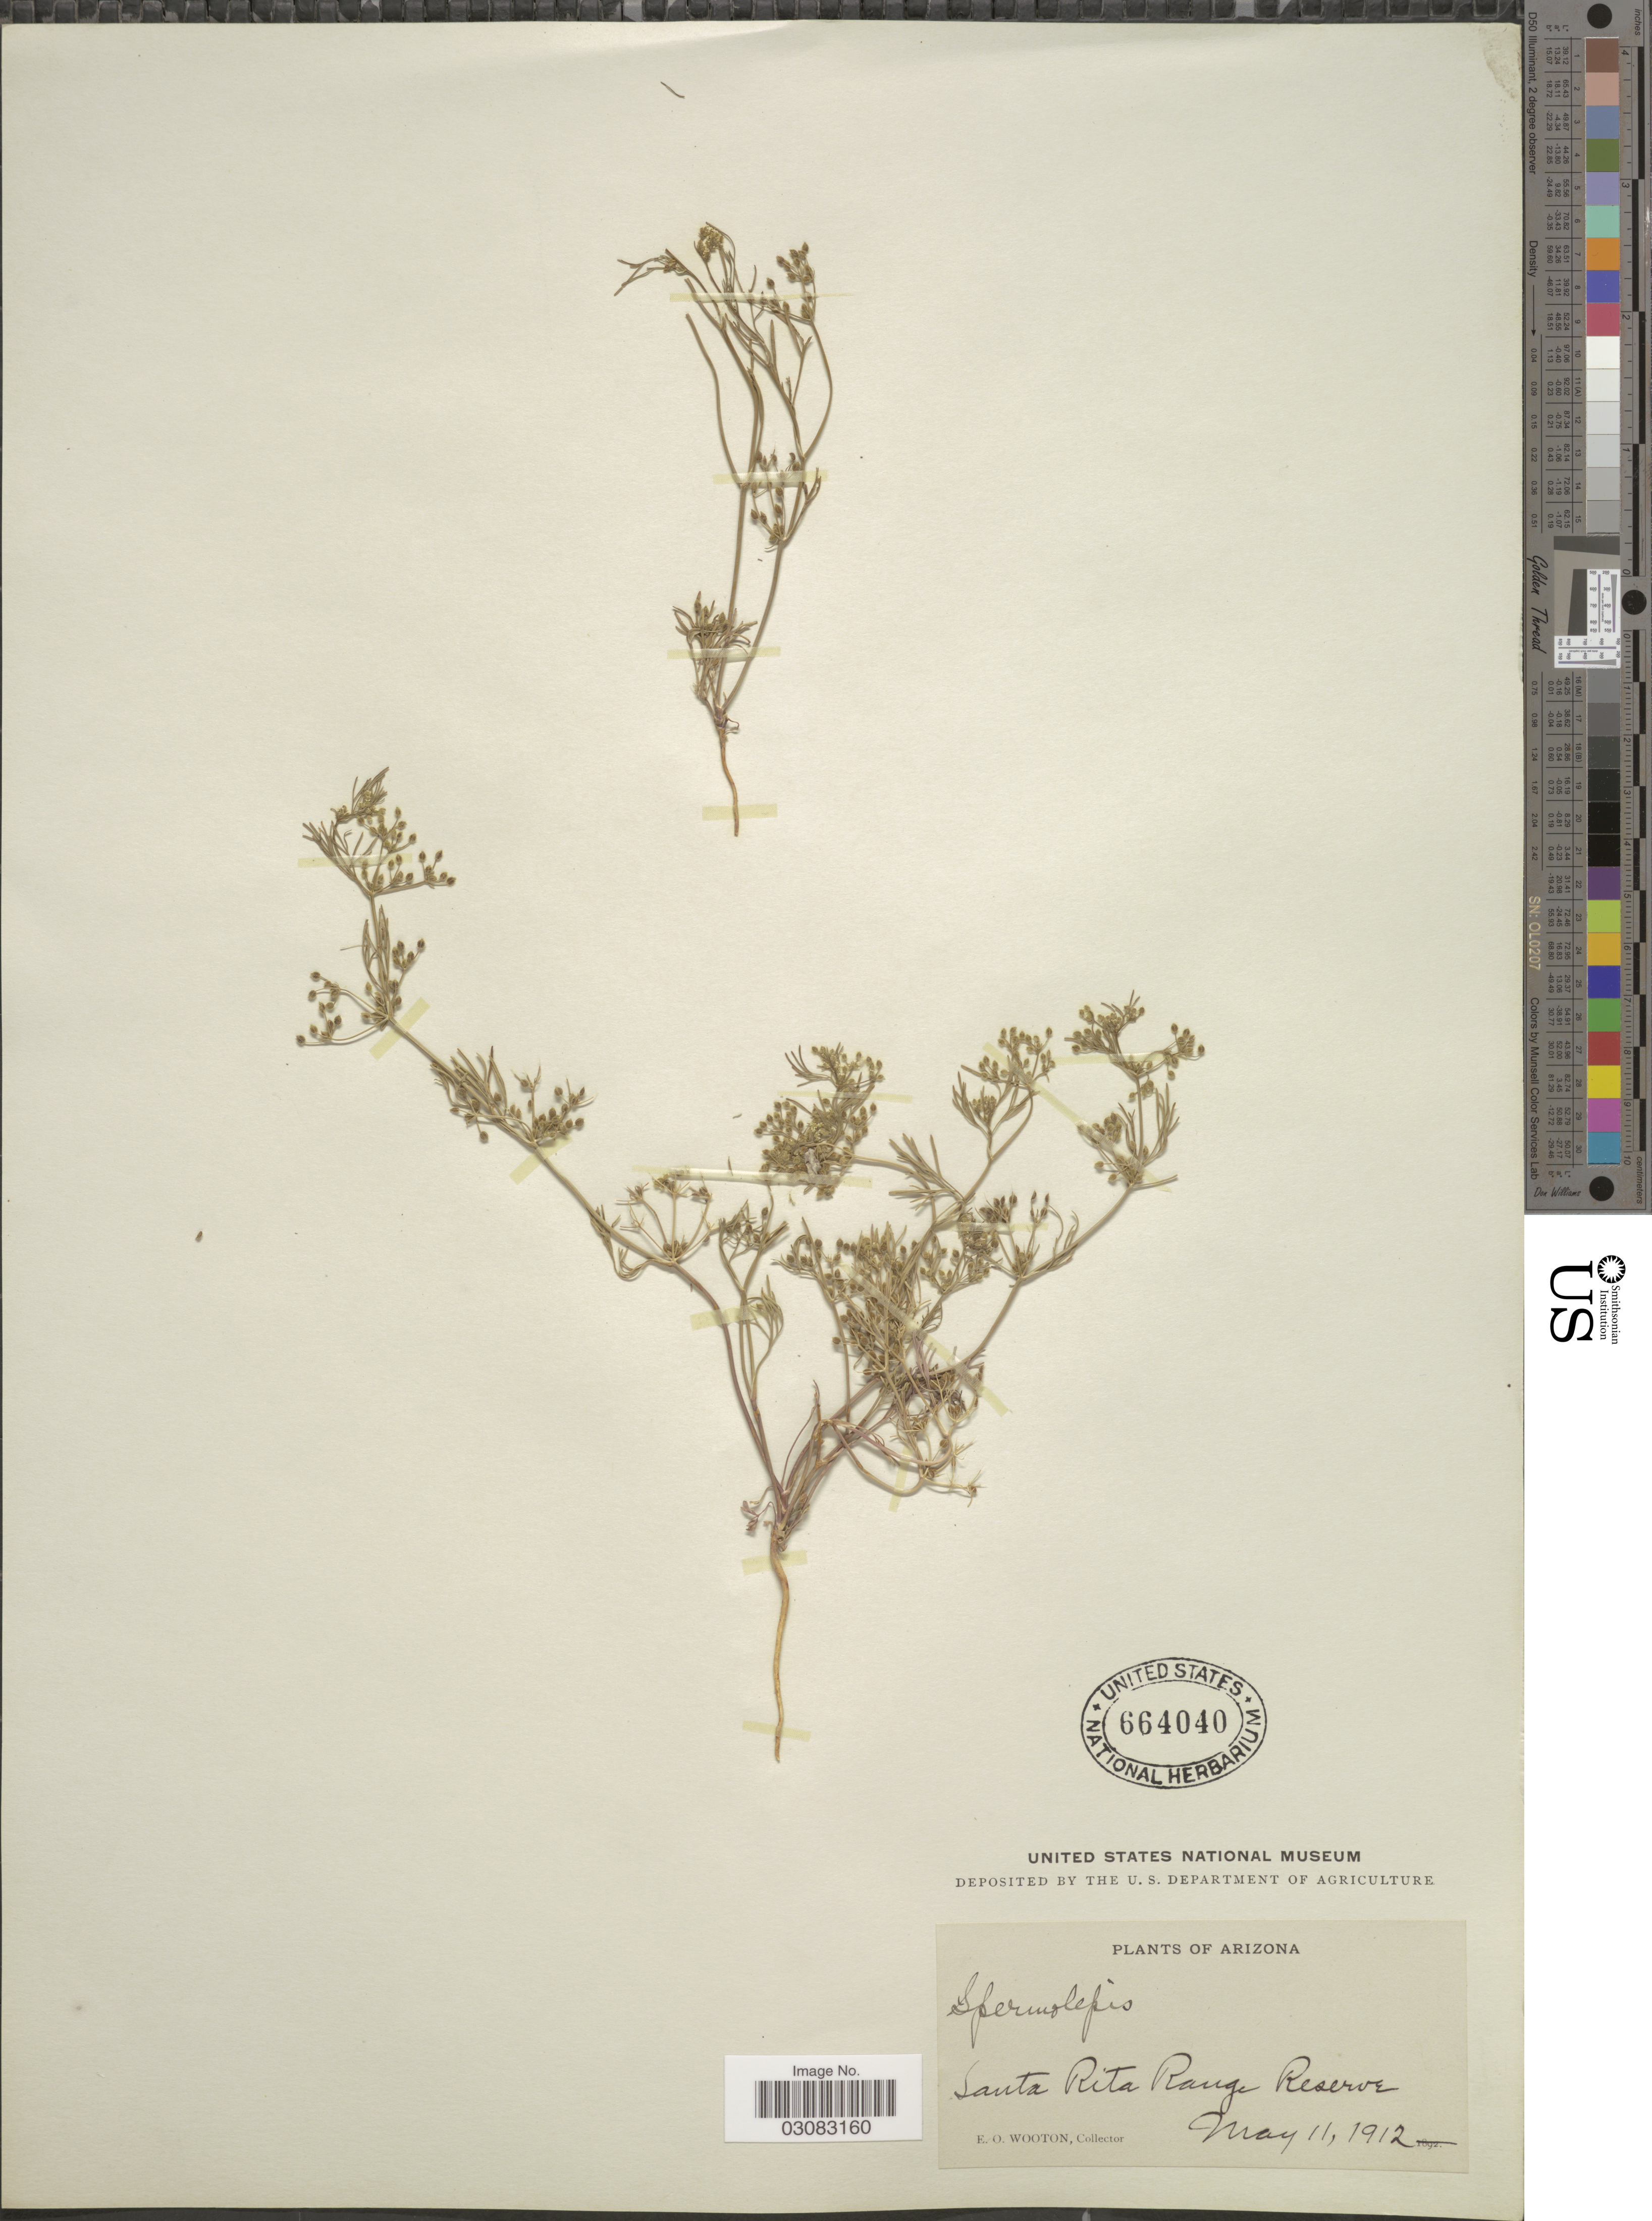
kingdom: Plantae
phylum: Tracheophyta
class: Magnoliopsida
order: Apiales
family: Apiaceae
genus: Spermolepis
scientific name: Spermolepis echinata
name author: (Nutt. ex DC.) A. Heller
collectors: E. O. Wooton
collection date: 1912-05-11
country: United States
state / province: Arizona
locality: Santa Rita Range Reserve.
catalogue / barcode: US 664040